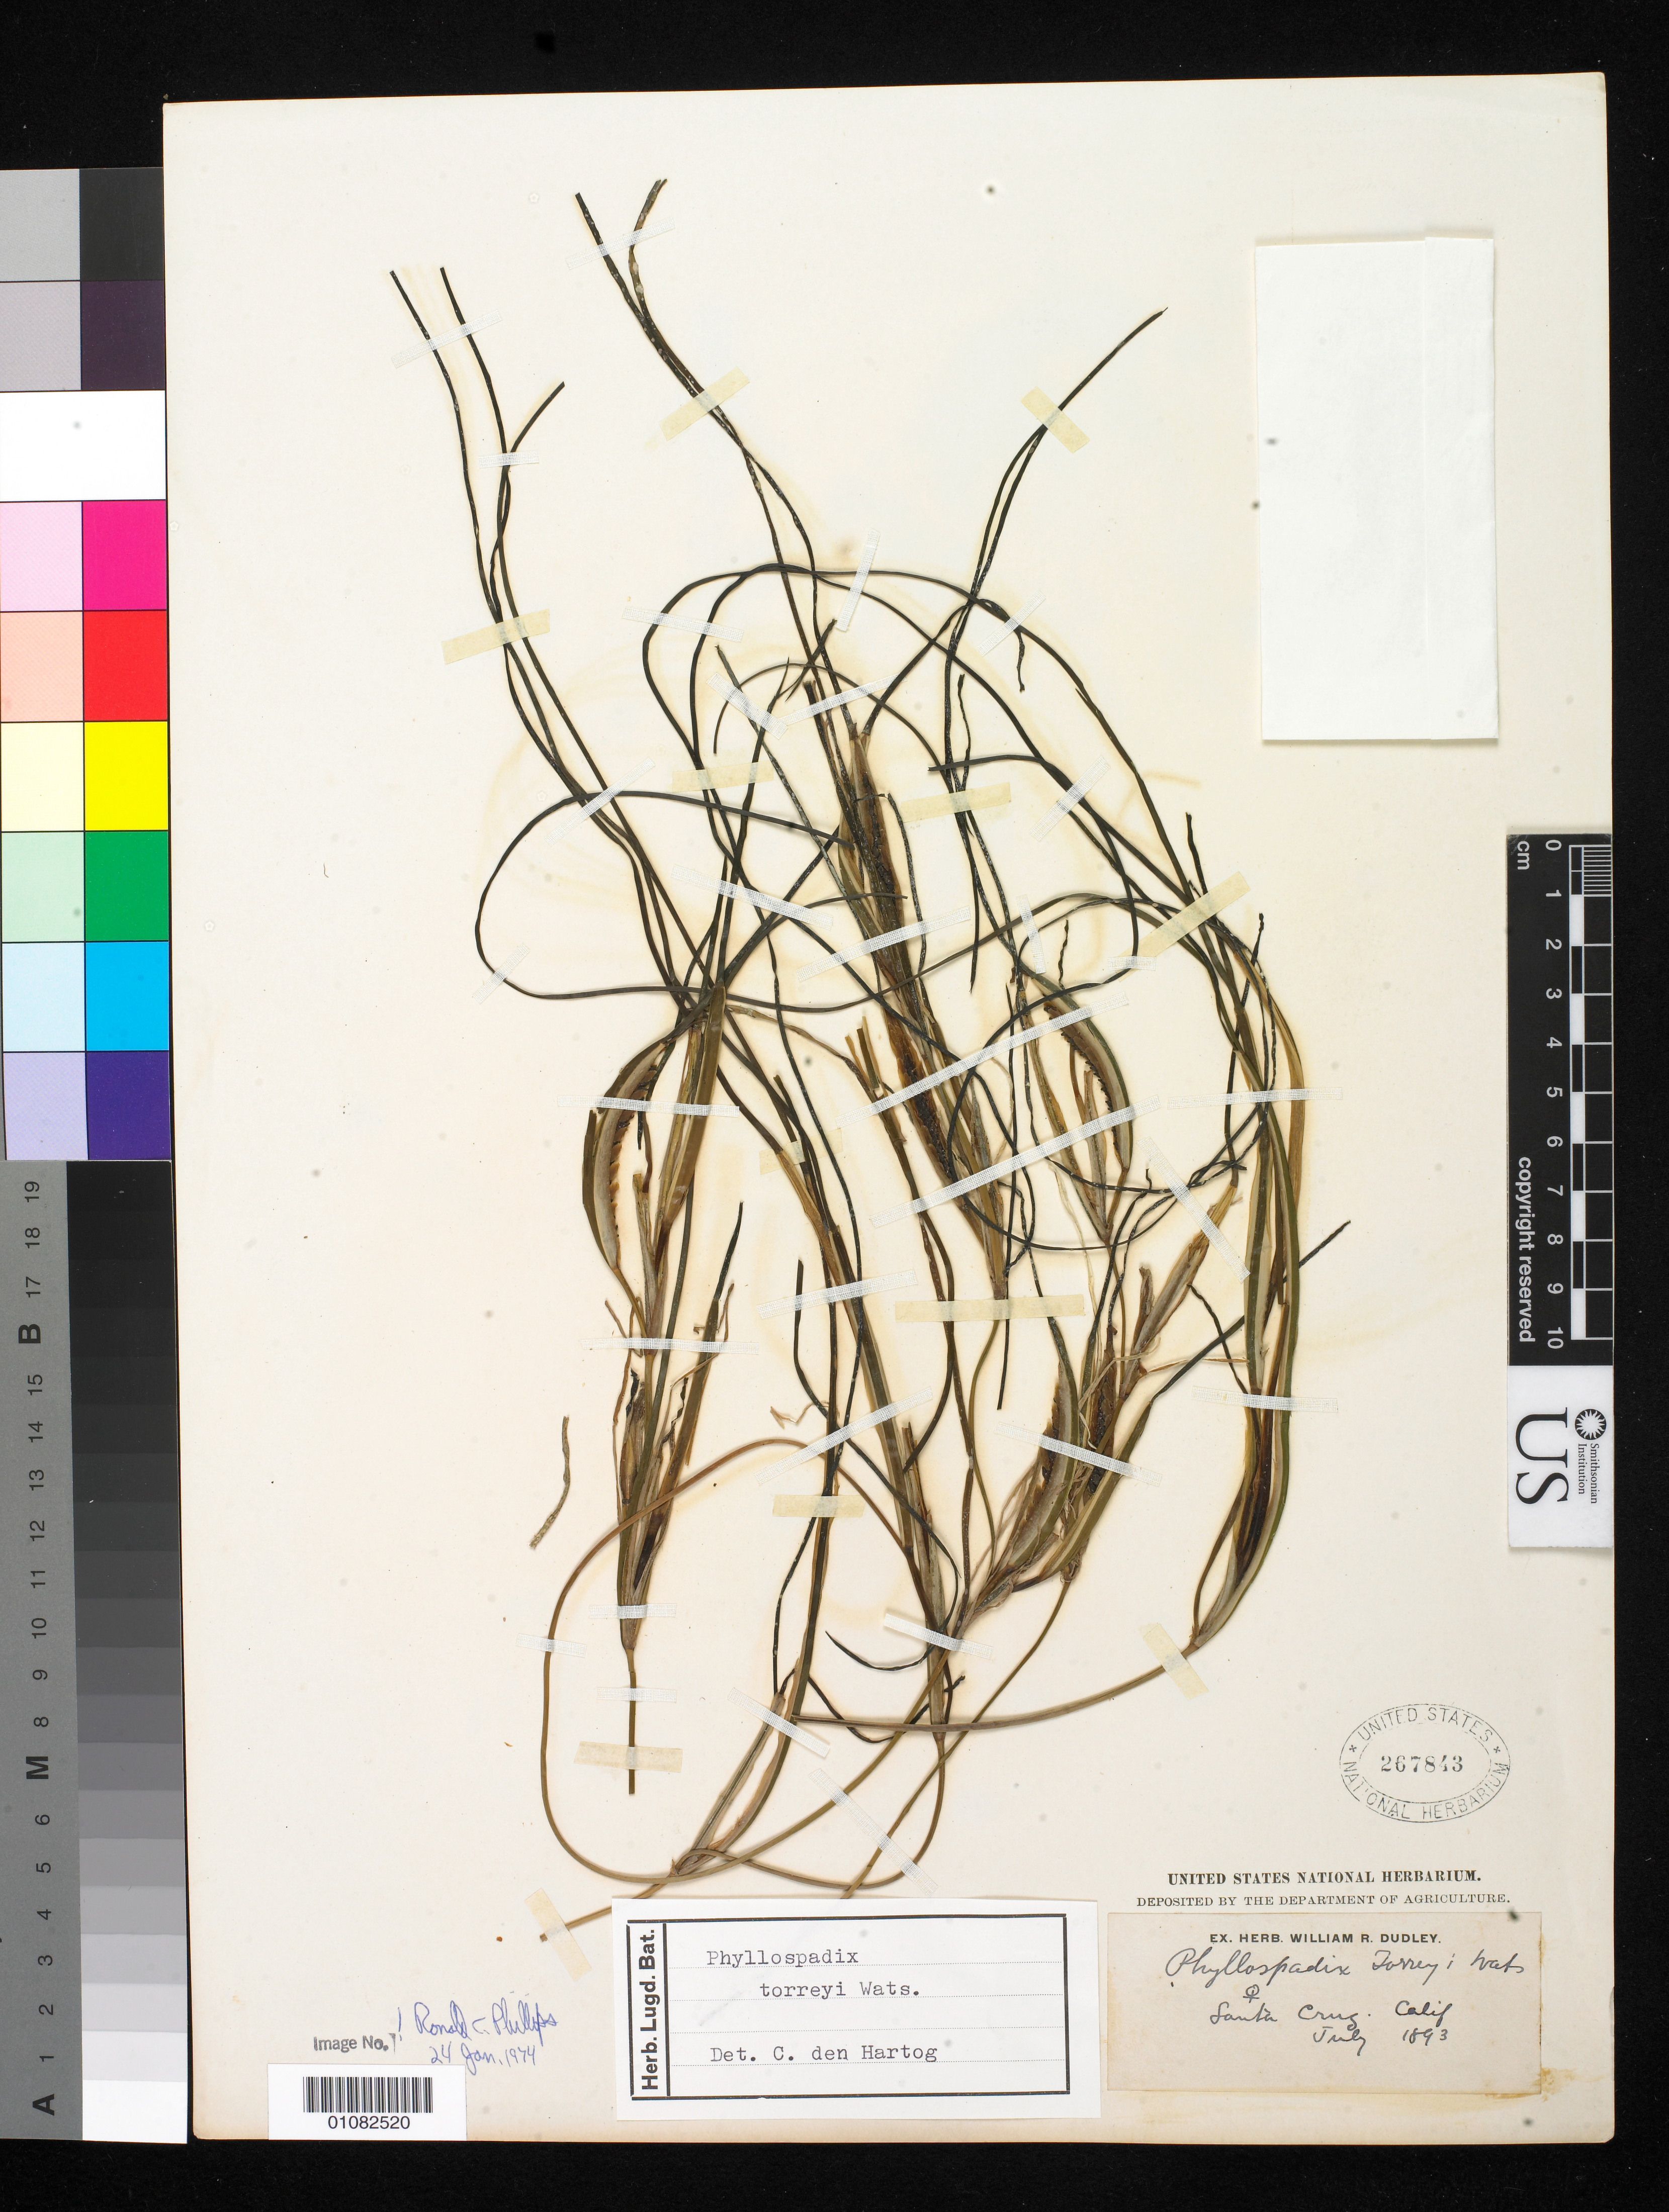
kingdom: Plantae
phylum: Tracheophyta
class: Liliopsida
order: Alismatales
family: Zosteraceae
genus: Phyllospadix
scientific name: Phyllospadix torreyi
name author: S. Watson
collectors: W. Dudley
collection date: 1893-07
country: United States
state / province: California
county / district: Santa Cruz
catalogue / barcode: US 267843